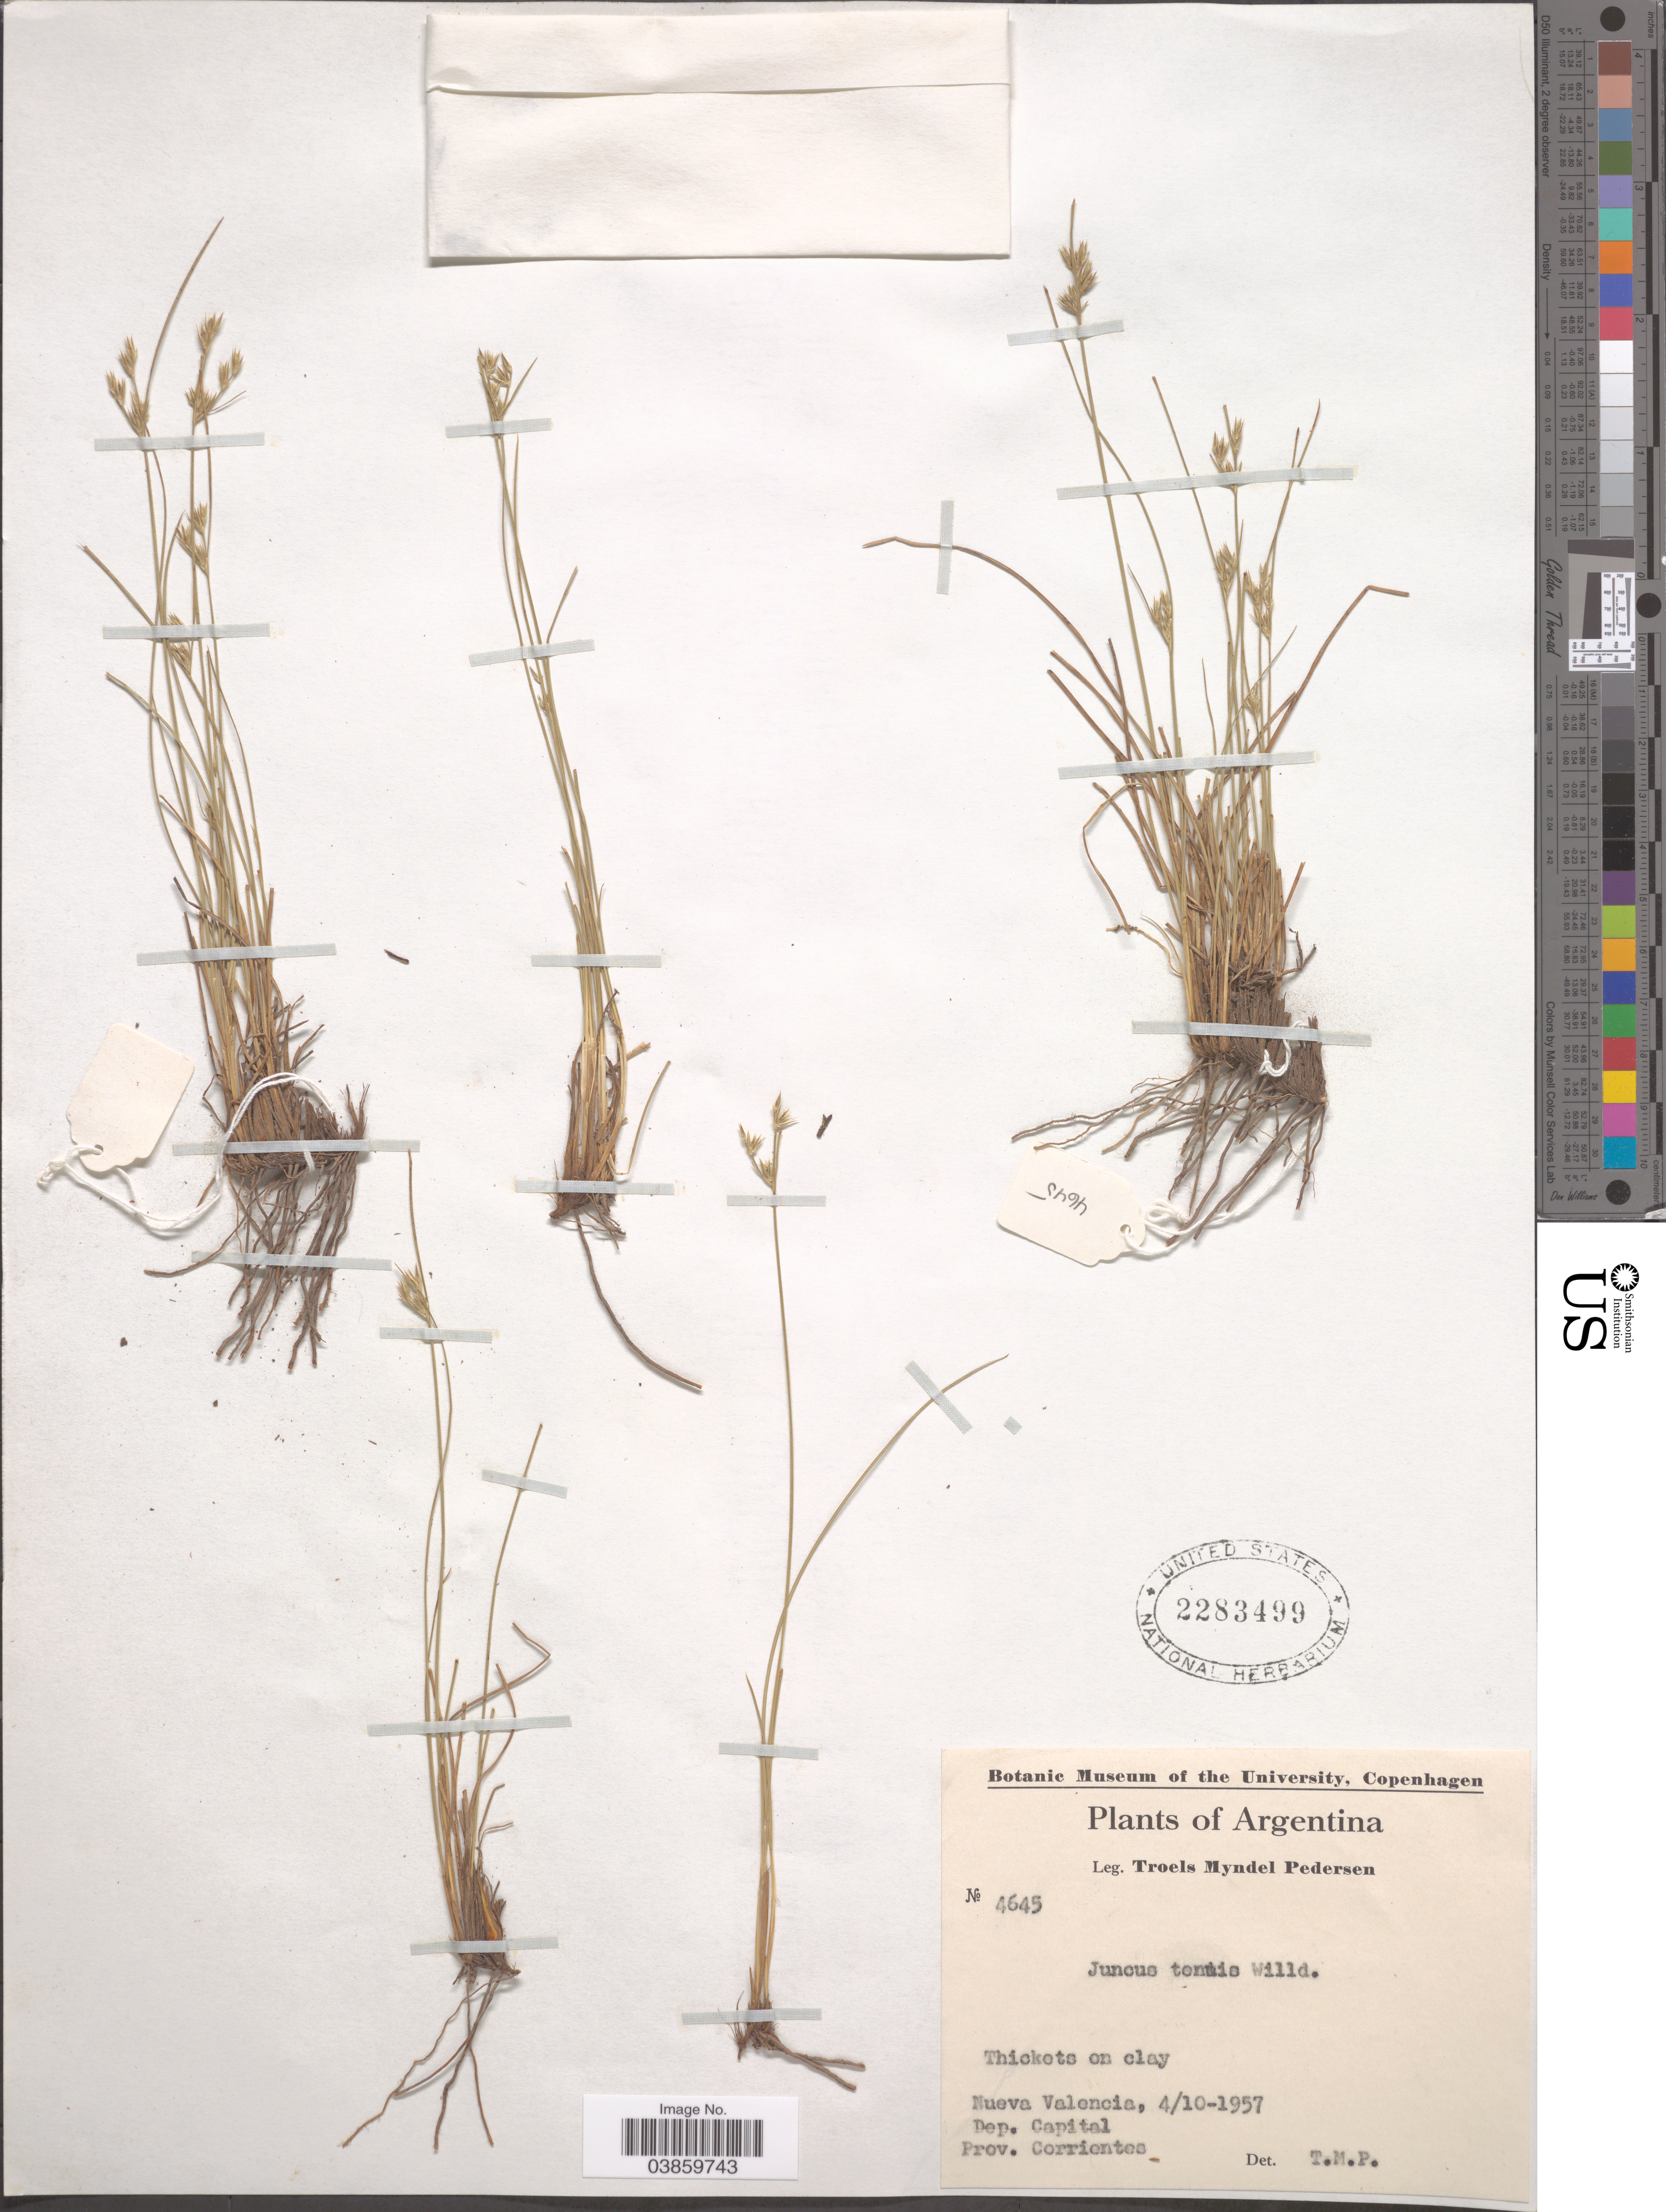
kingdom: Plantae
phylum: Tracheophyta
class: Liliopsida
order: Poales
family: Juncaceae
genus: Juncus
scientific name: Juncus tenuis var. tenuis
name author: Willd.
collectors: T. Pederson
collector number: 4645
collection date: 1957-10-04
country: Argentina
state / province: Corrientes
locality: Nueva Valencia, Dep. Capital.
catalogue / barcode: US 2283499